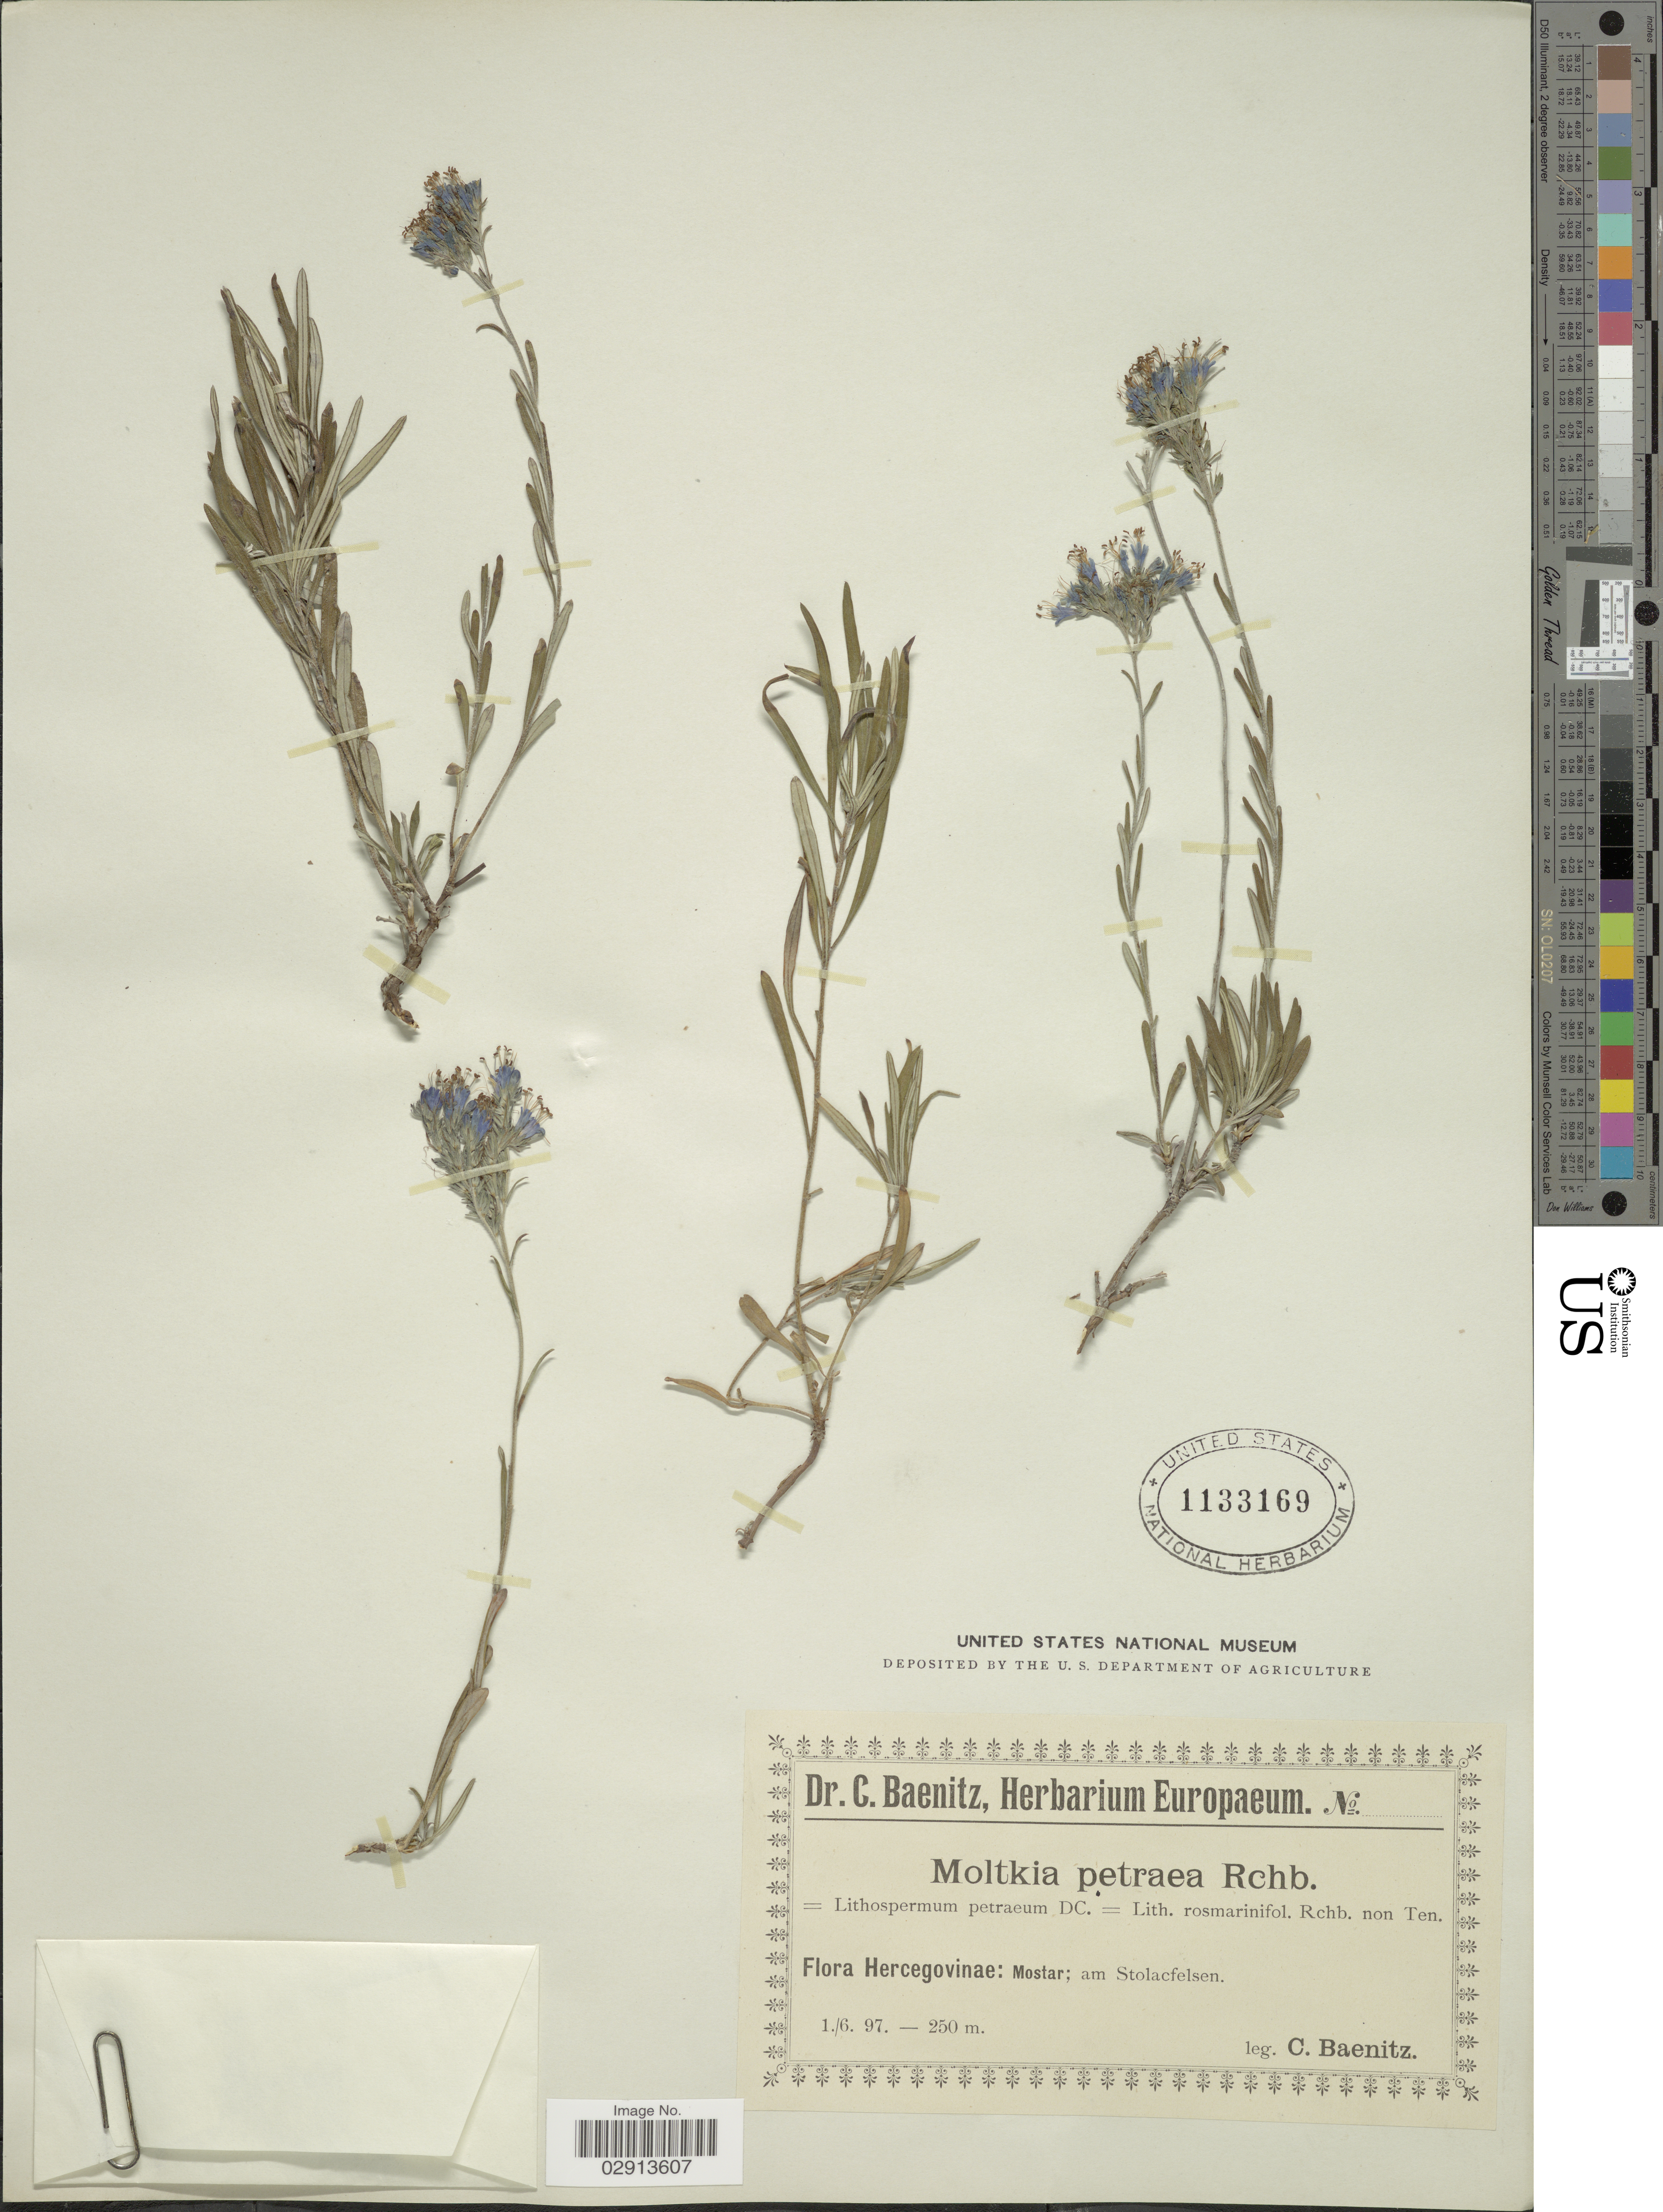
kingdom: Plantae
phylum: Tracheophyta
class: Magnoliopsida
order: Boraginales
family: Boraginaceae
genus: Moltkia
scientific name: Moltkia petraea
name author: Griseb.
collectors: C. G. Baenitz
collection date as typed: Transcribed d/m/y: 1/6/97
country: Bosnia and Herzegovina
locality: Hercegovinae. Mostar; am Stolacfelsen.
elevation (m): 250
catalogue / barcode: US 1133169